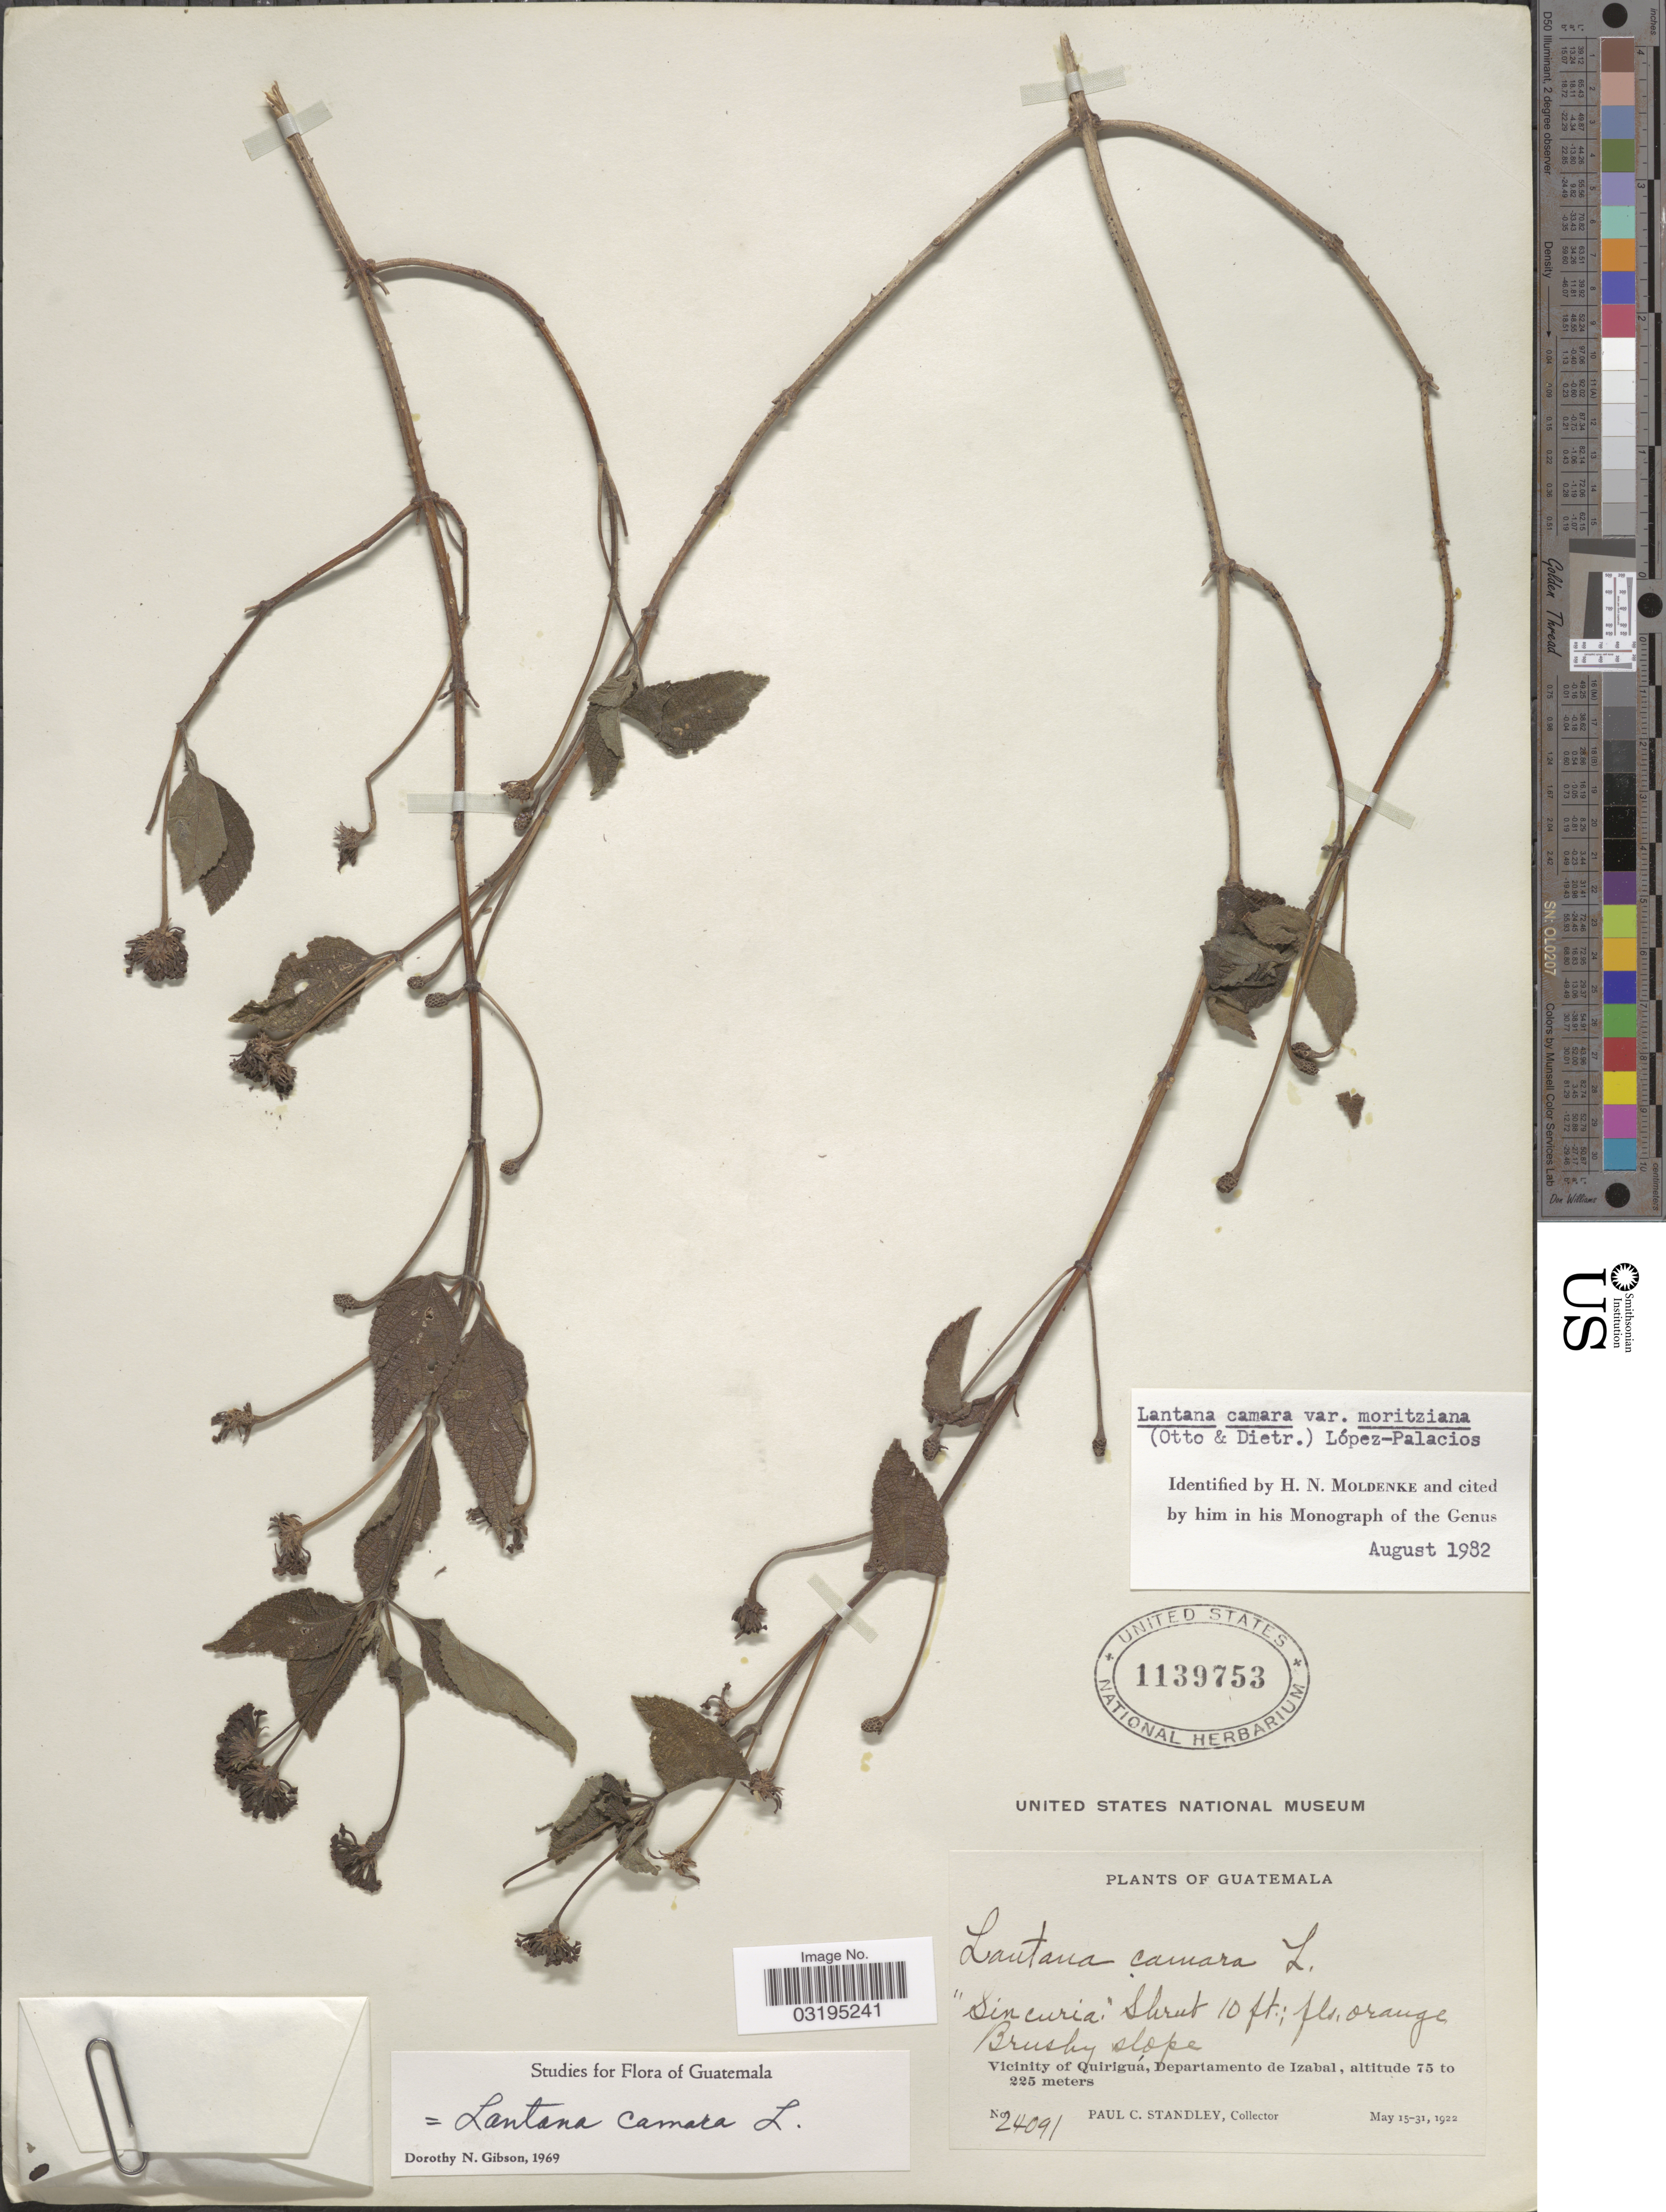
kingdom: Plantae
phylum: Tracheophyta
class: Magnoliopsida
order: Lamiales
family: Verbenaceae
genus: Lantana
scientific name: Lantana camara var. moritziana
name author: (Otto & A. Dietr.) López-Pal.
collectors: P. C. Standley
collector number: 24091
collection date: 1922-05-15/1922-05-31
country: Guatemala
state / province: Izabal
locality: Vicinity of Quiriguá, Departamento de Izabal.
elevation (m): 75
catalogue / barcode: US 1139753